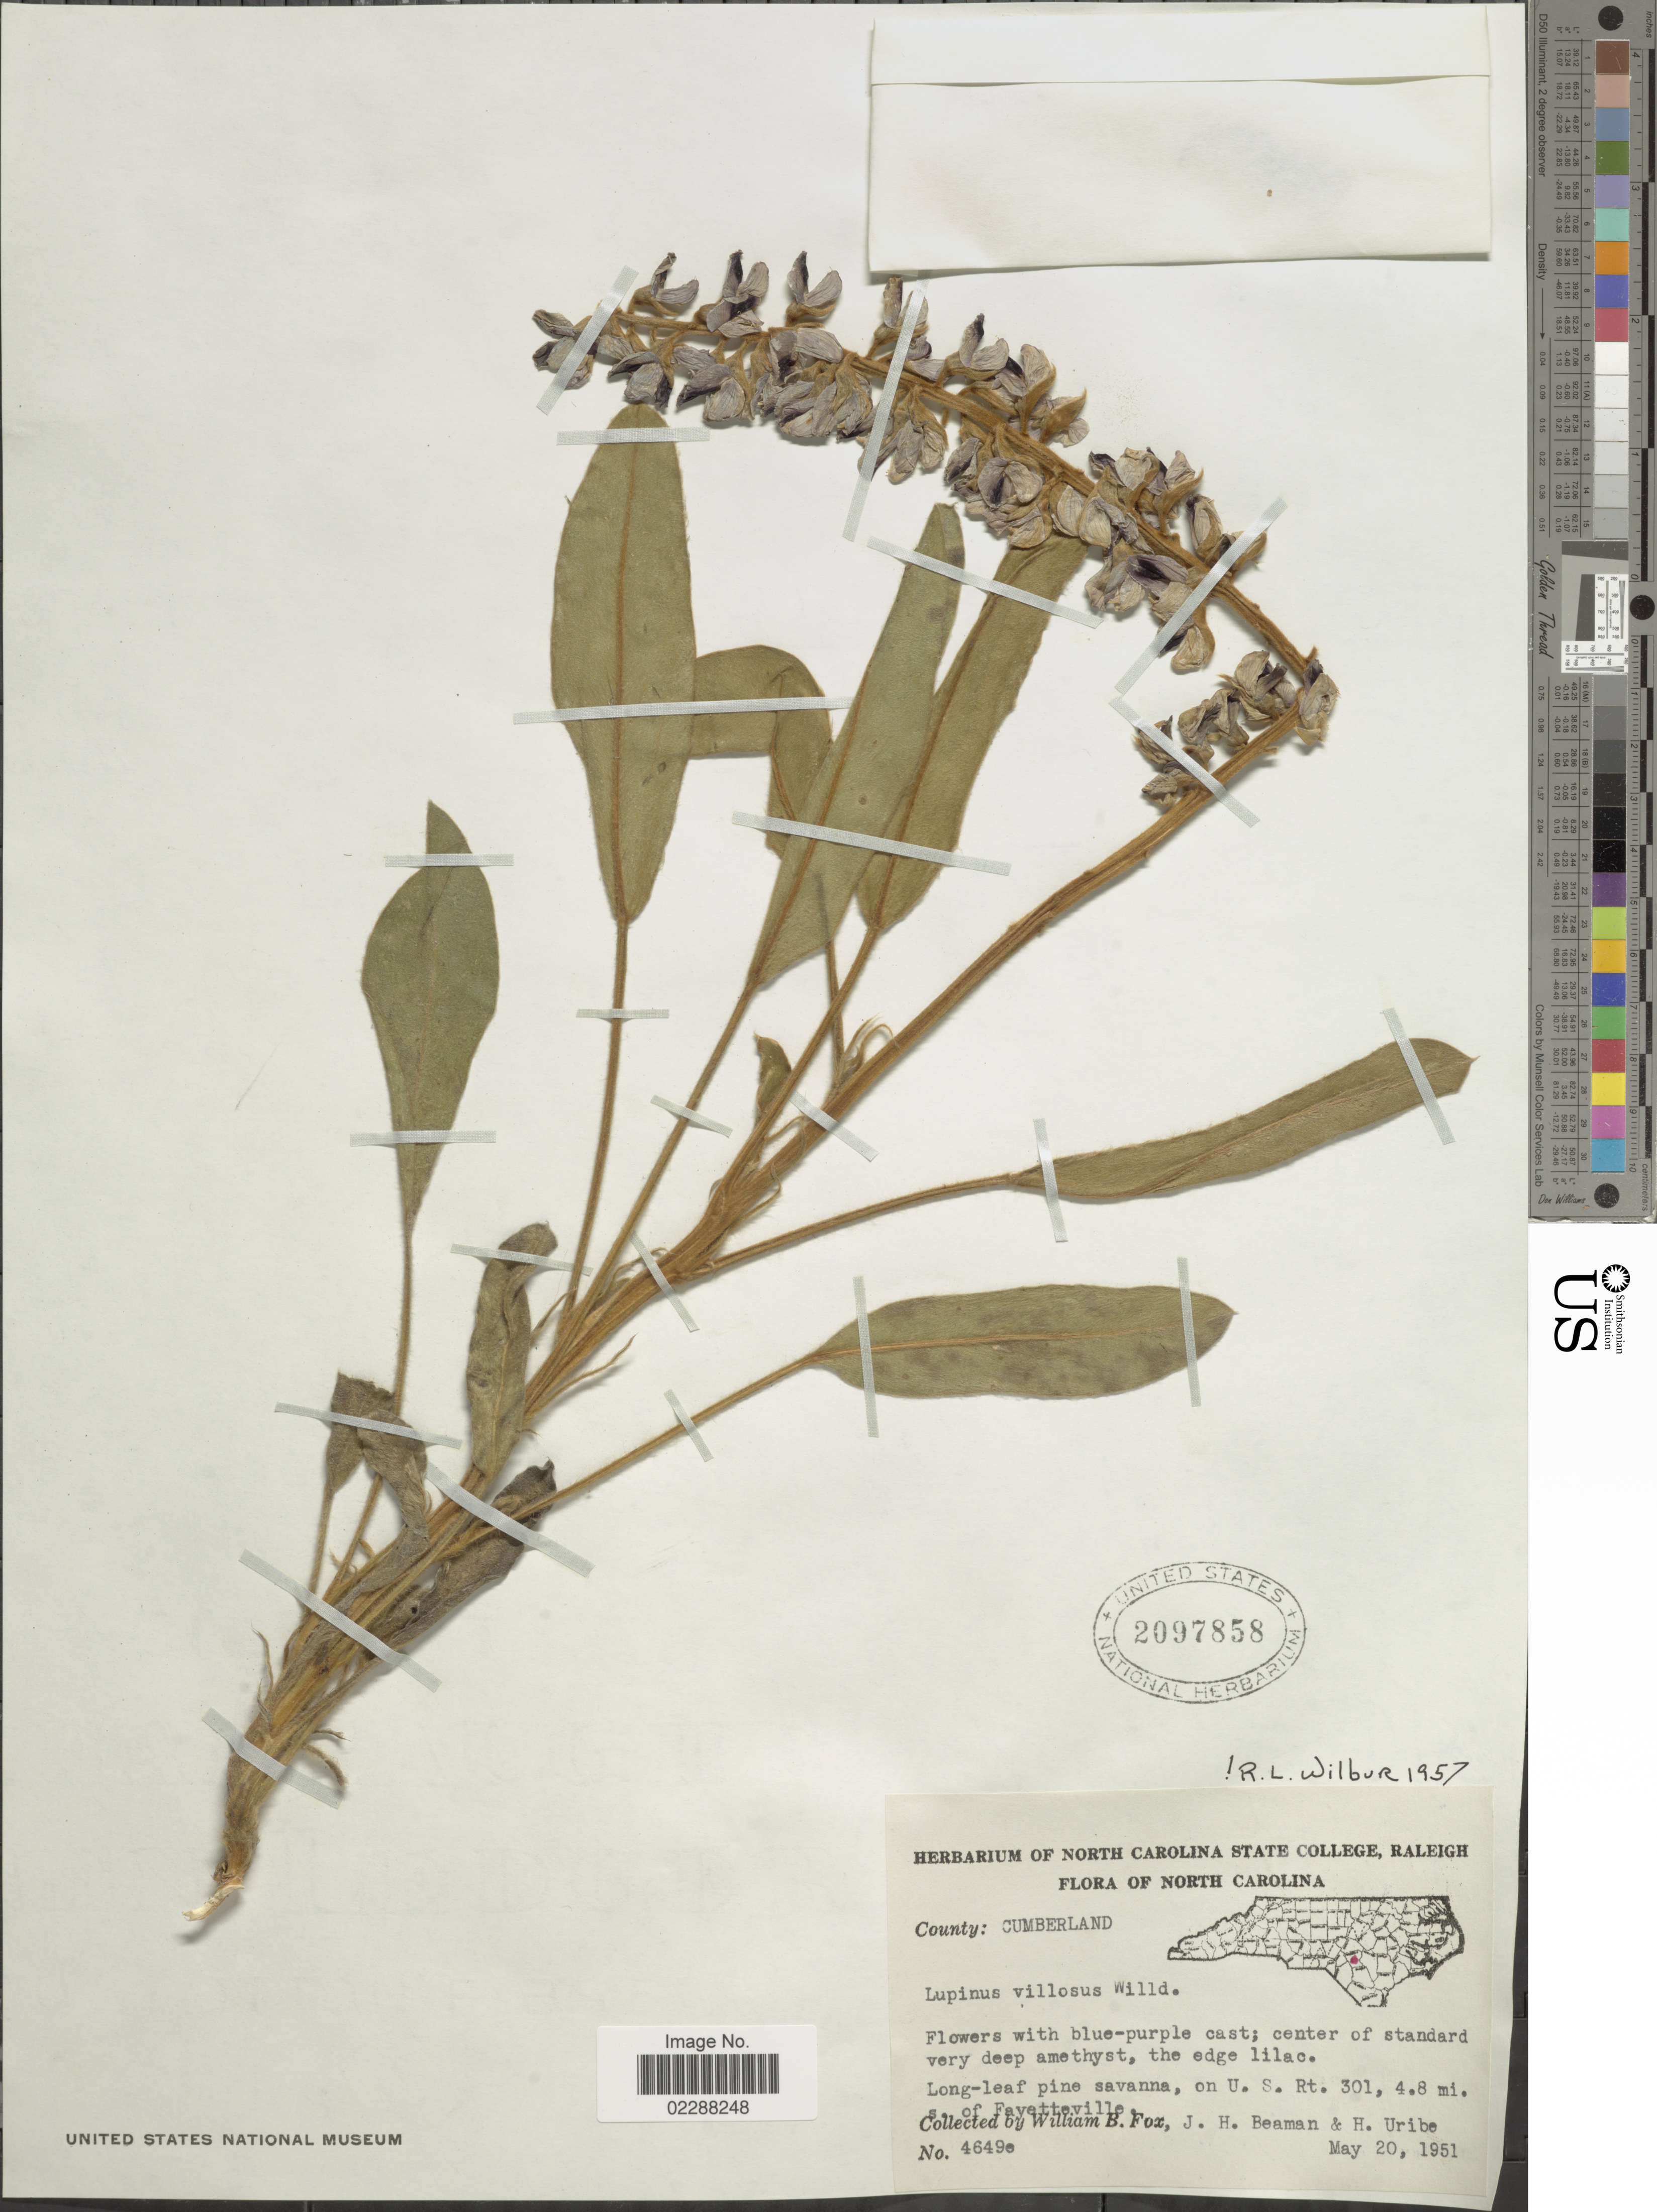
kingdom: Plantae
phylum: Tracheophyta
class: Magnoliopsida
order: Fabales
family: Fabaceae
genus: Lupinus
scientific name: Lupinus villosus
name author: Willd.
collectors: W. B. Fox, J. H. Beaman & H. Uribe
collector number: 4649e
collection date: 1951-05-20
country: United States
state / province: North Carolina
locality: County: Cumberland, On U.S. Rt. 301, 4.8 mi. s. of Fayetteville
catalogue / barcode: US 2097858